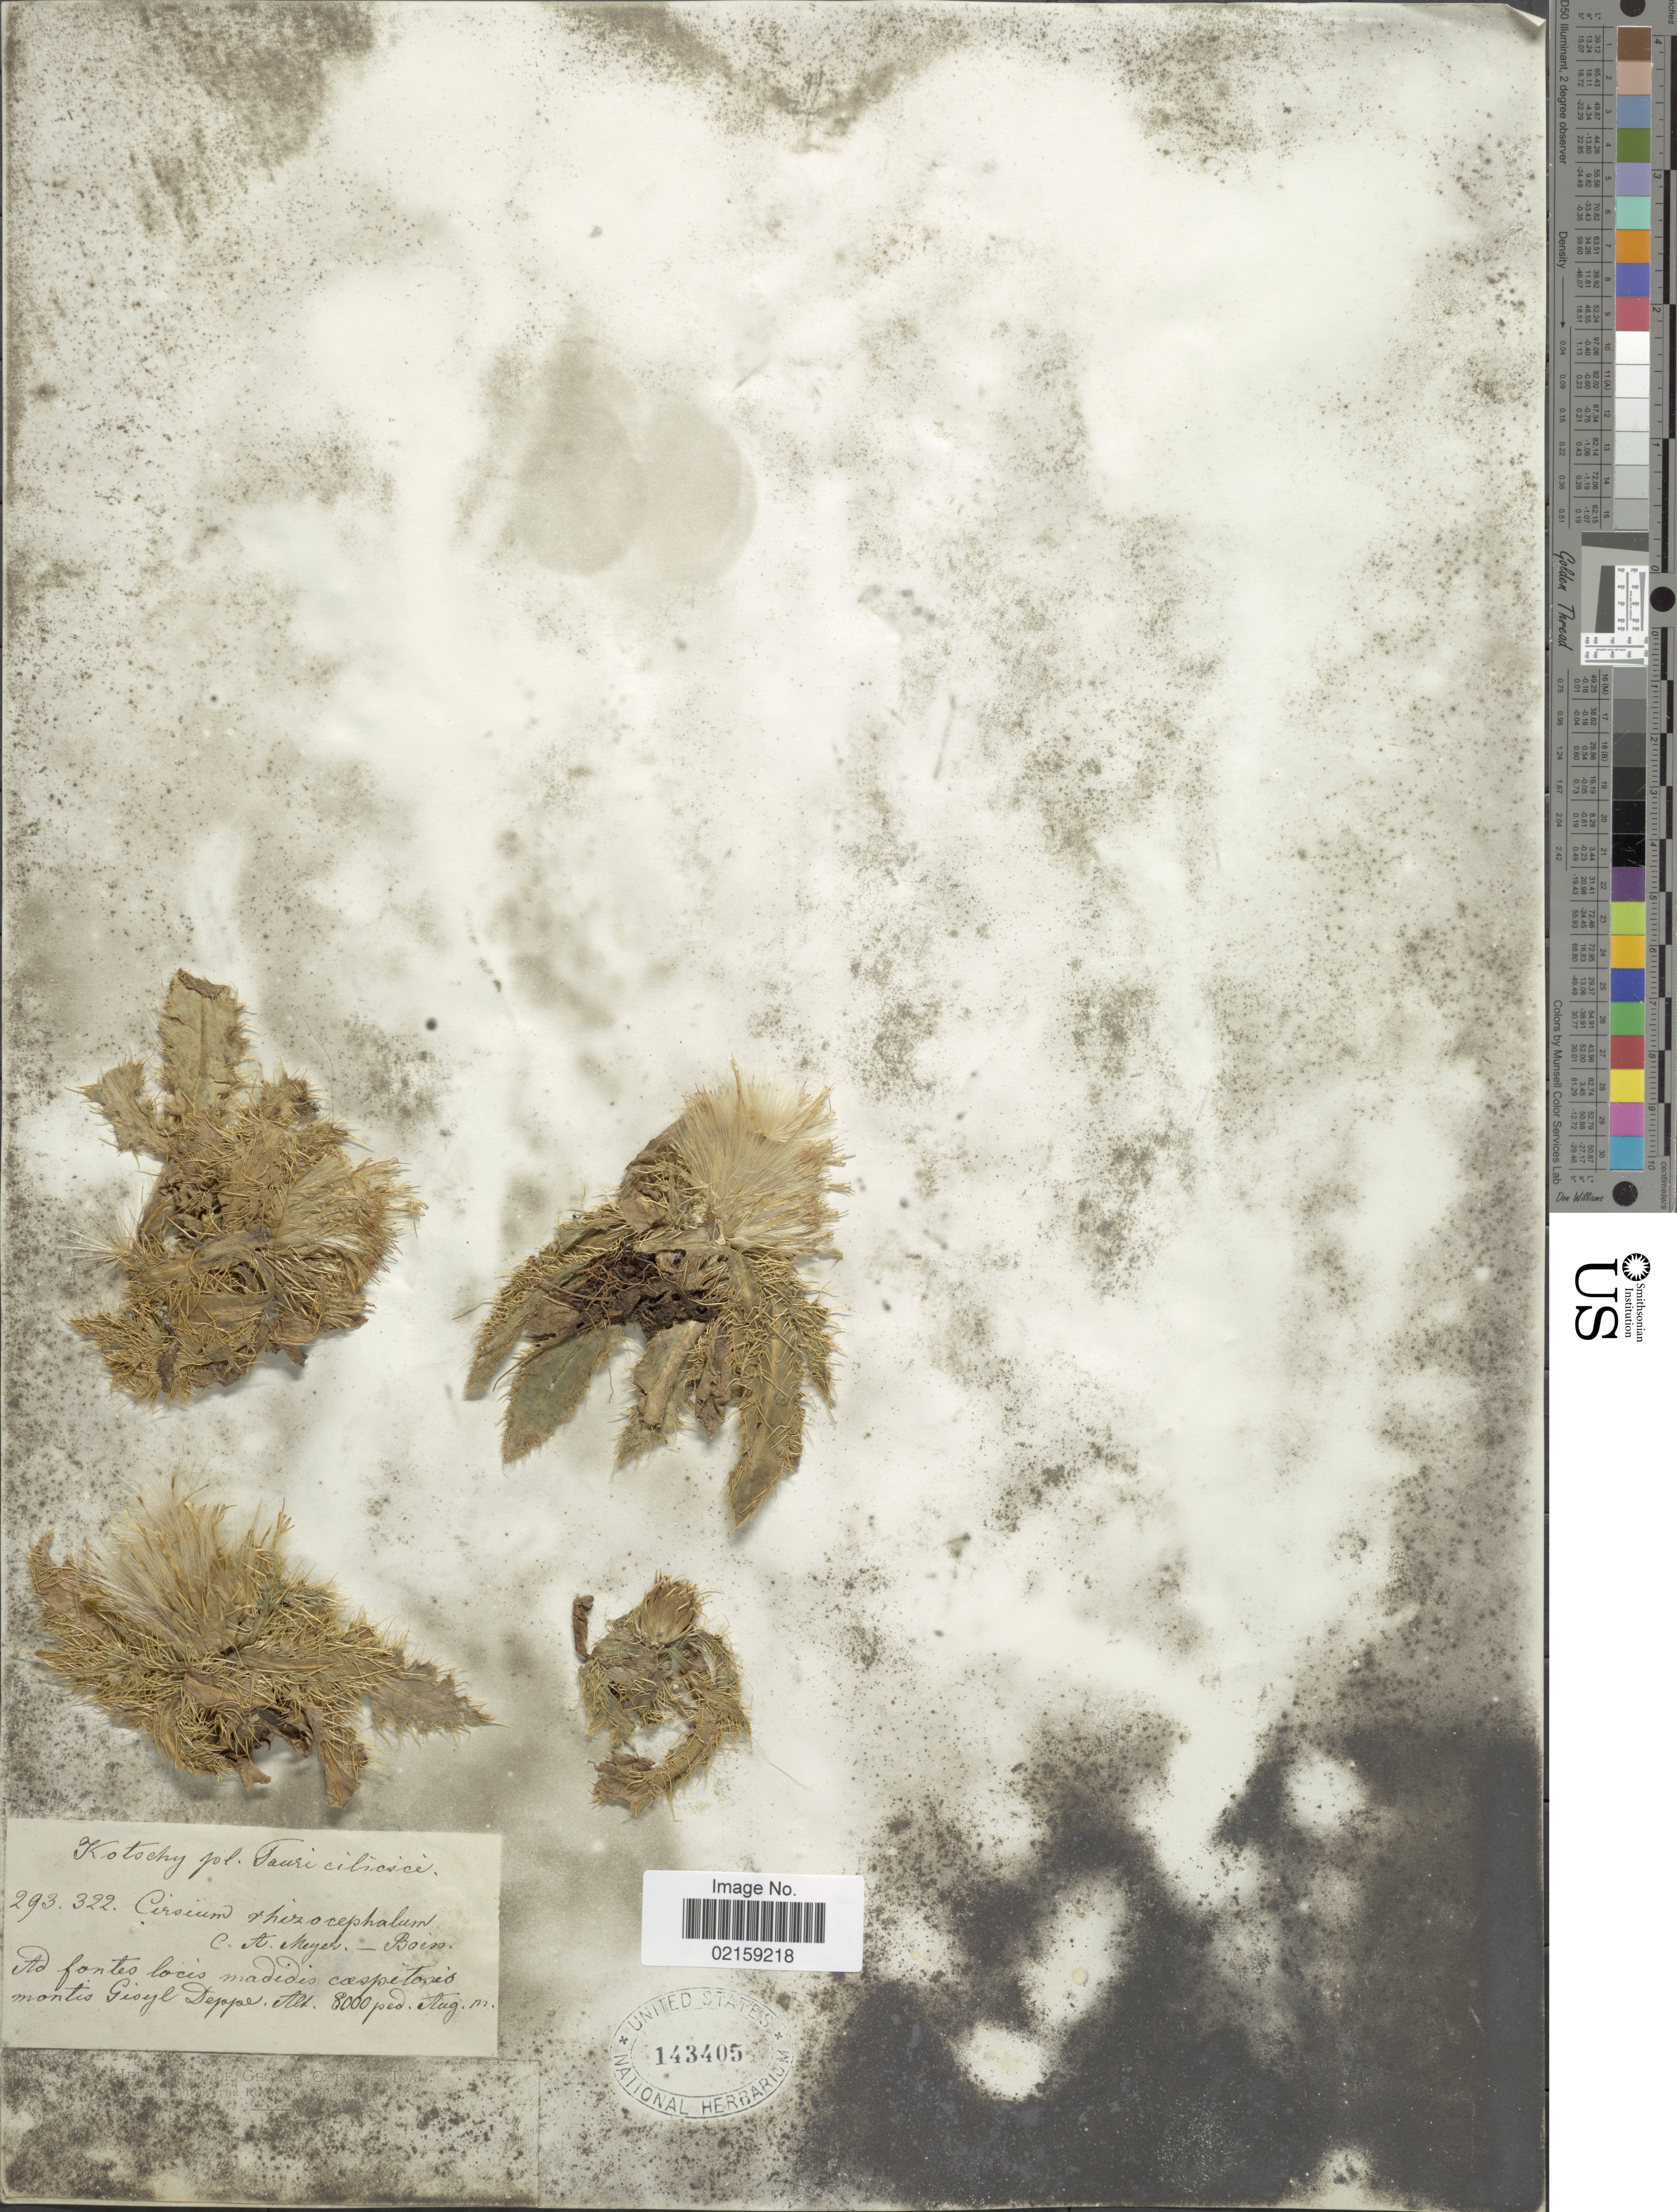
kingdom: Plantae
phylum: Tracheophyta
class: Magnoliopsida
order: Asterales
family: Asteraceae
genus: Cirsium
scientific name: Cirsium rhizocephalum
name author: C.A. Mey.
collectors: C. A. Meyer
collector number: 293322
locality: Ad fontes locis madides caspetopes montis Gioyl Deppe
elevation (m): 2438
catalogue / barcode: US 143405